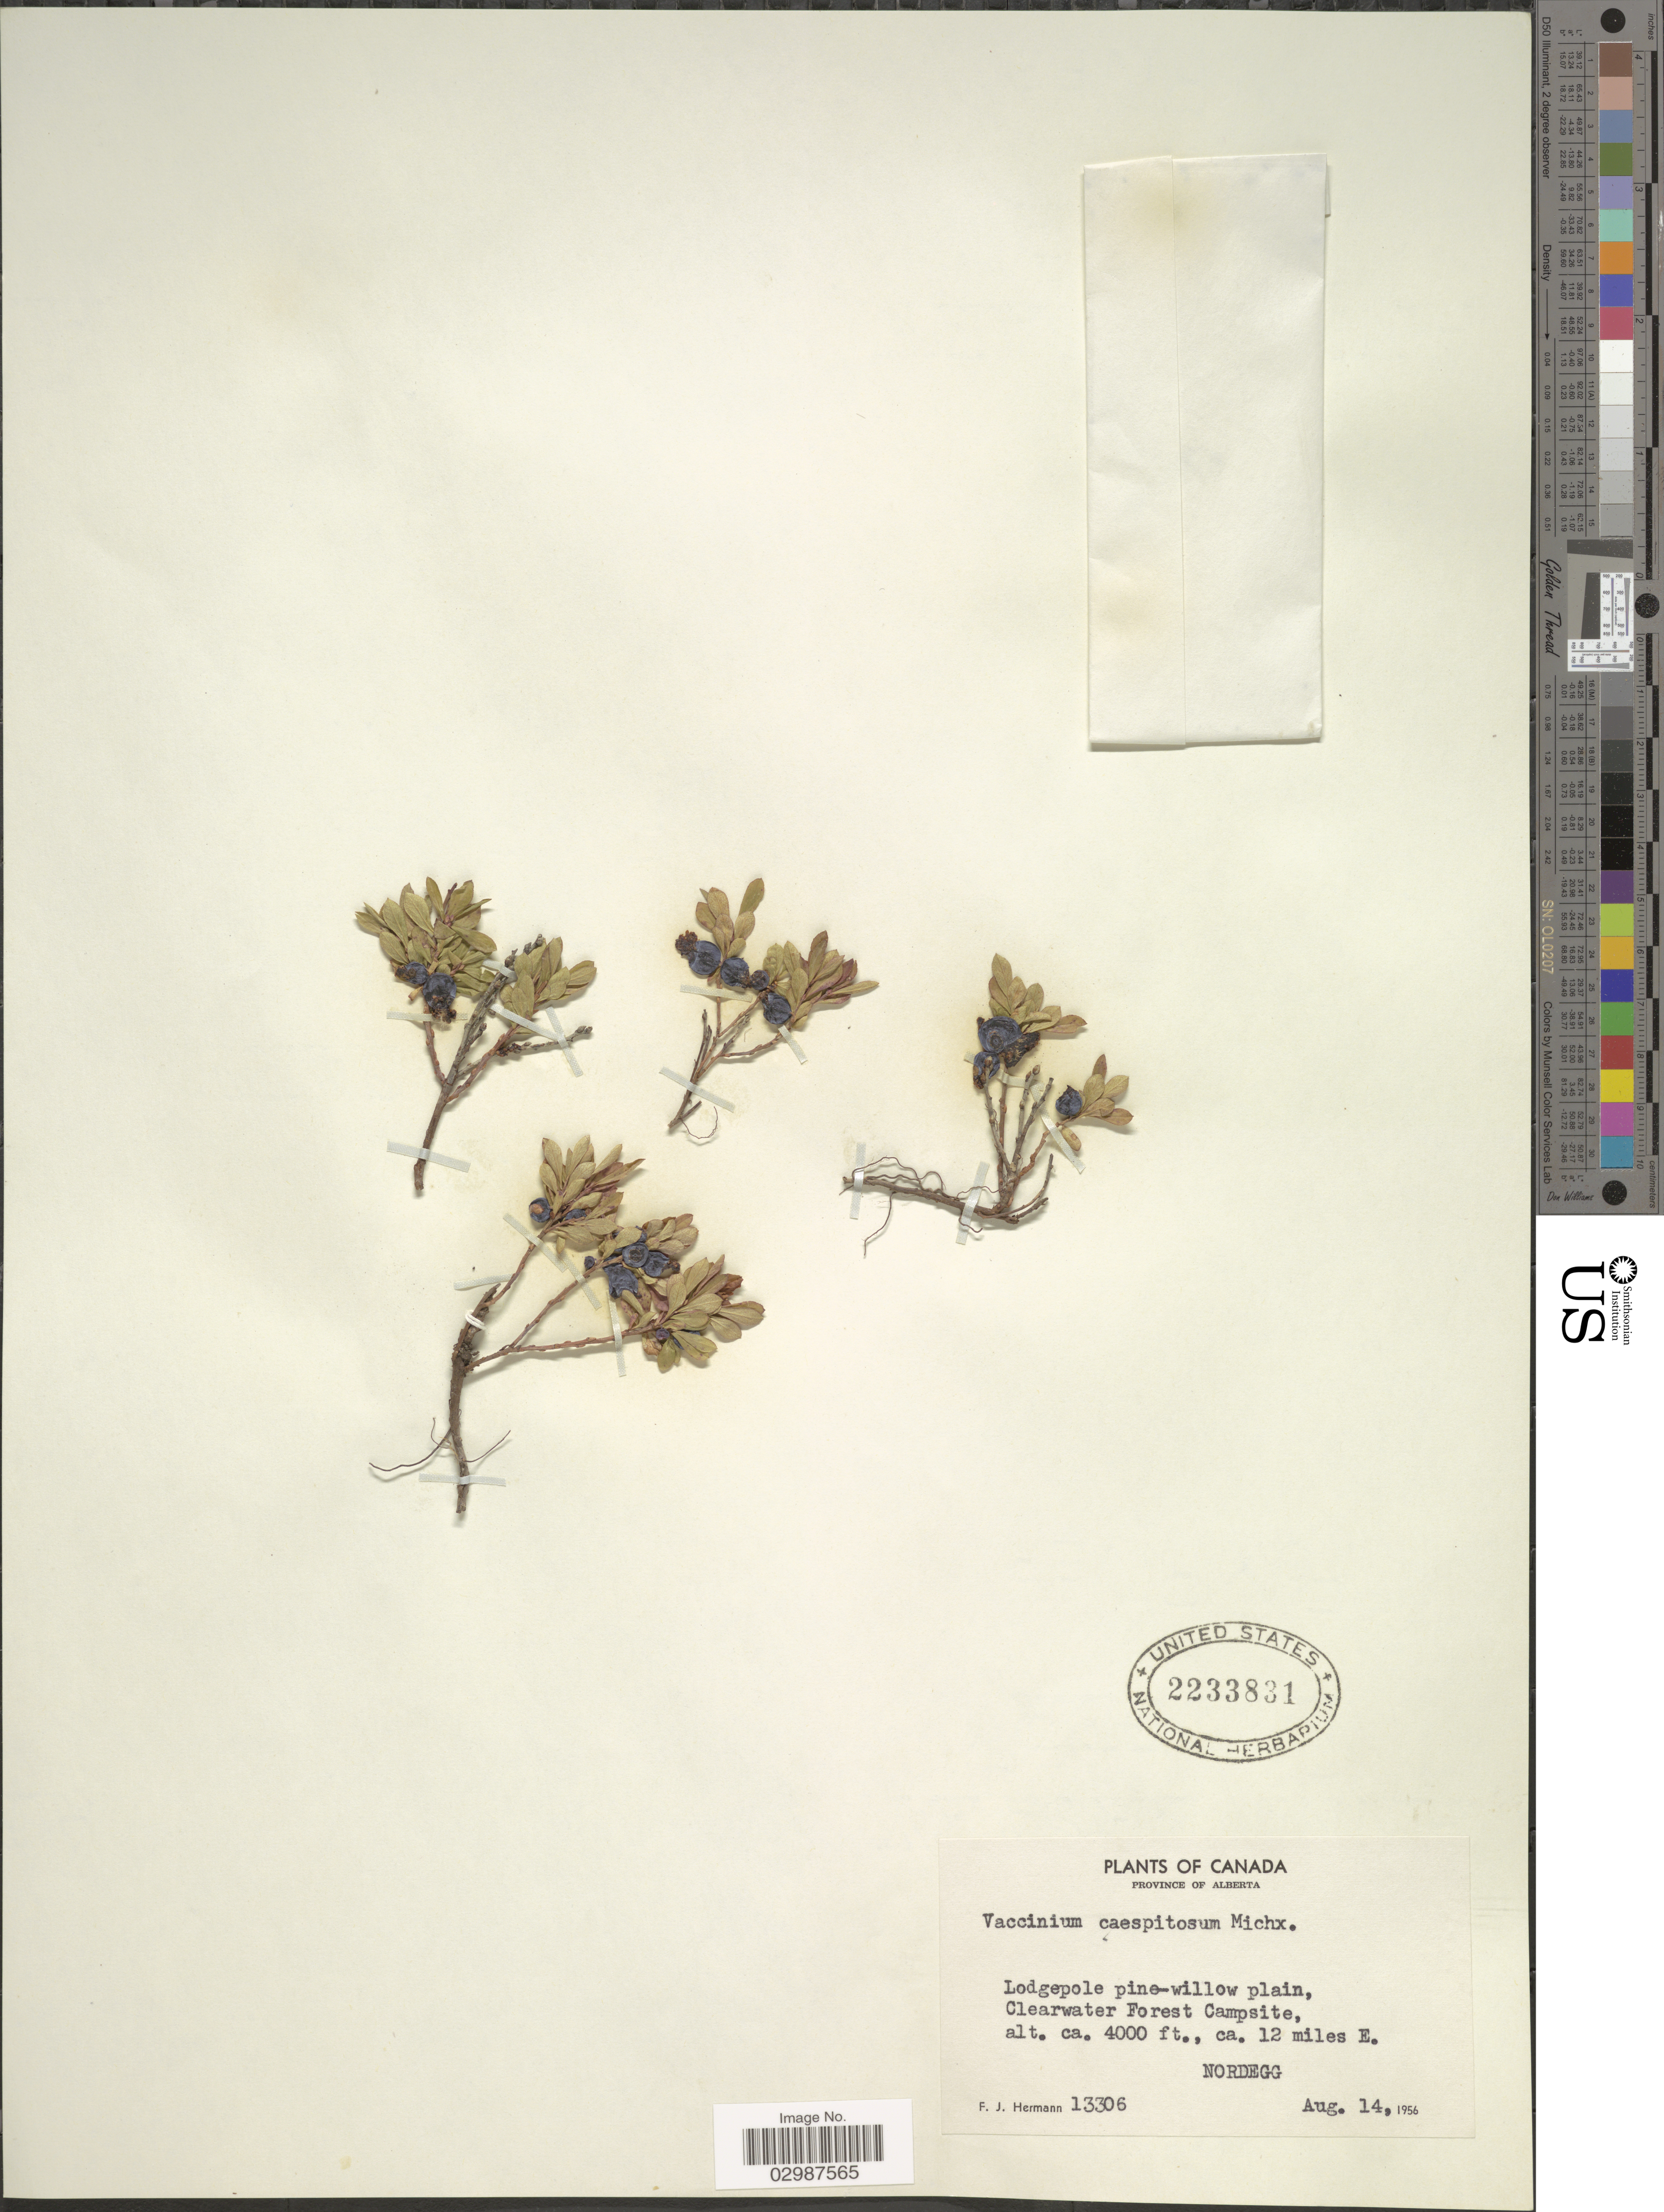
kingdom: Plantae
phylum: Tracheophyta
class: Magnoliopsida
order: Ericales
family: Ericaceae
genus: Vaccinium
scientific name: Vaccinium caespitosum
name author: Michx.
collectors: F. J. Hermann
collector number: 13306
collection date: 1956-08-14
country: Canada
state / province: Alberta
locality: Clearwater Forest Campsite, ca. 12 miles E. Nordegg.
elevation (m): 1219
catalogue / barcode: US 2233831